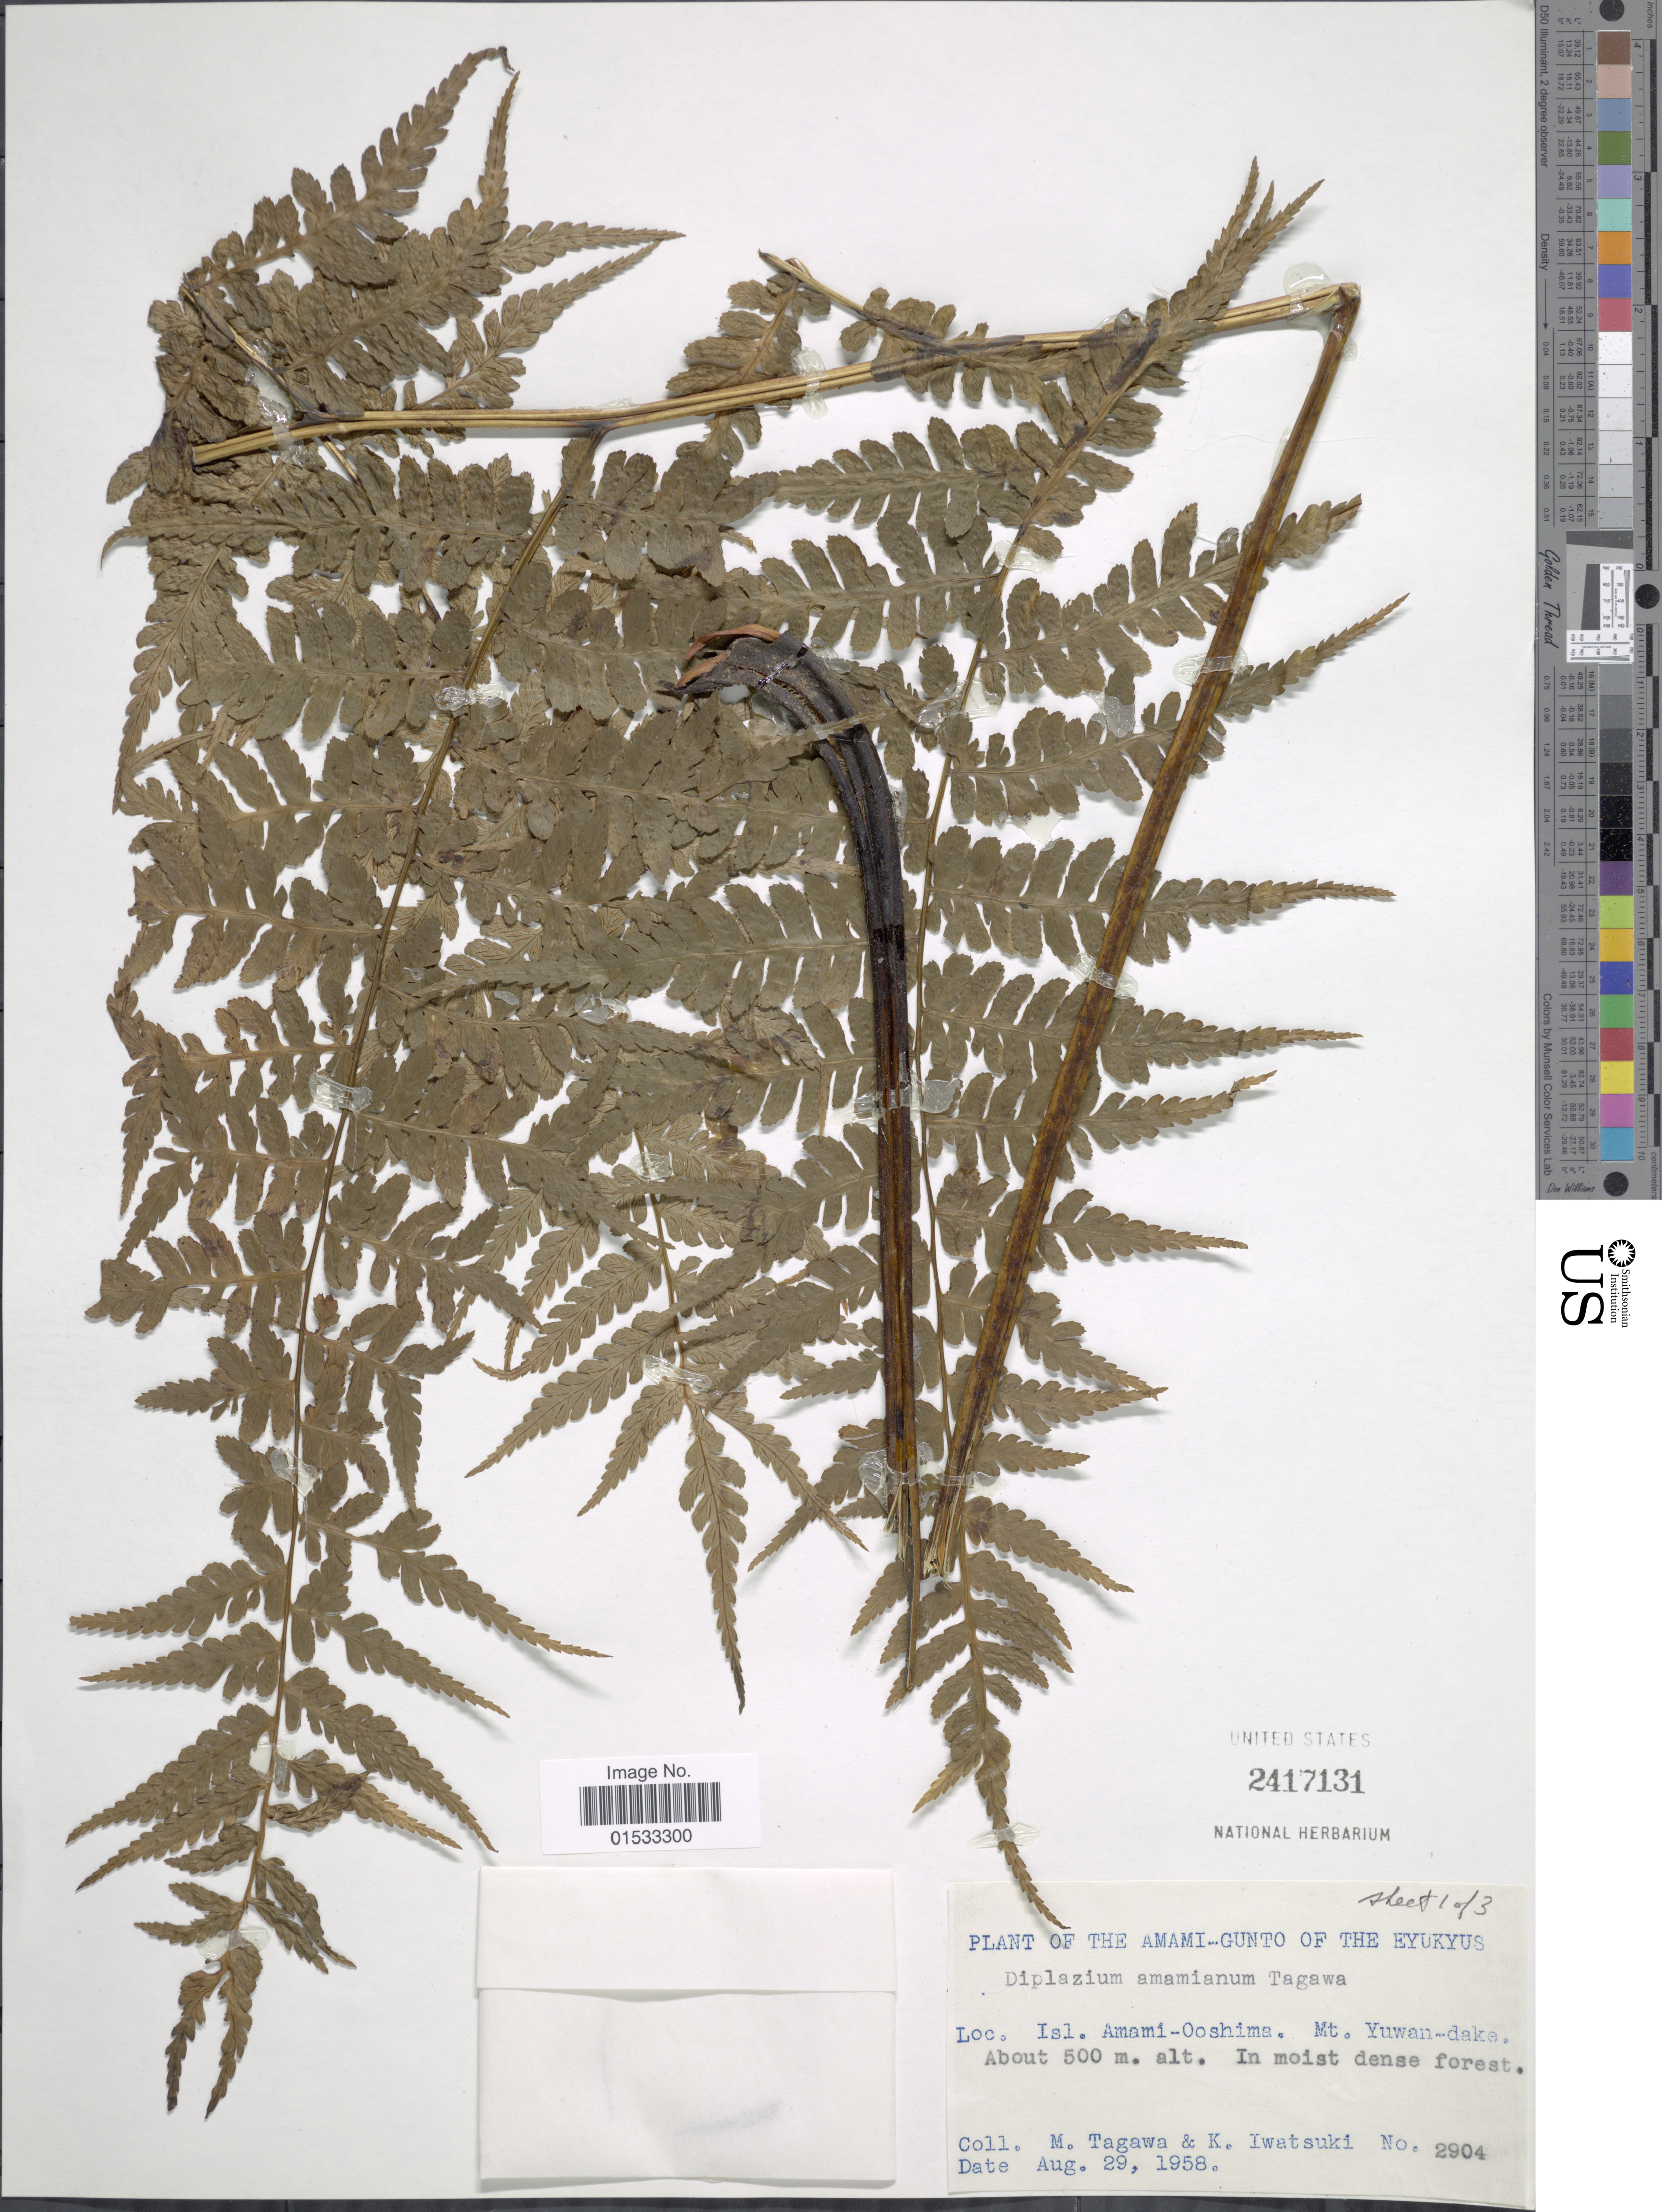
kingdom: Plantae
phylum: Tracheophyta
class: Polypodiopsida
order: Polypodiales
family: Athyriaceae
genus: Diplazium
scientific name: Diplazium amamianum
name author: Tagawa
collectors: M. Tagawa & K. Iwatsuki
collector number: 2904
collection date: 1958-08-29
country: Japan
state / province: Okinawa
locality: Amami- Gunto of the Eyukkyus, Amami- Ooshima, Mt. Yuwan- dake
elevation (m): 500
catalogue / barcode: US 2417131